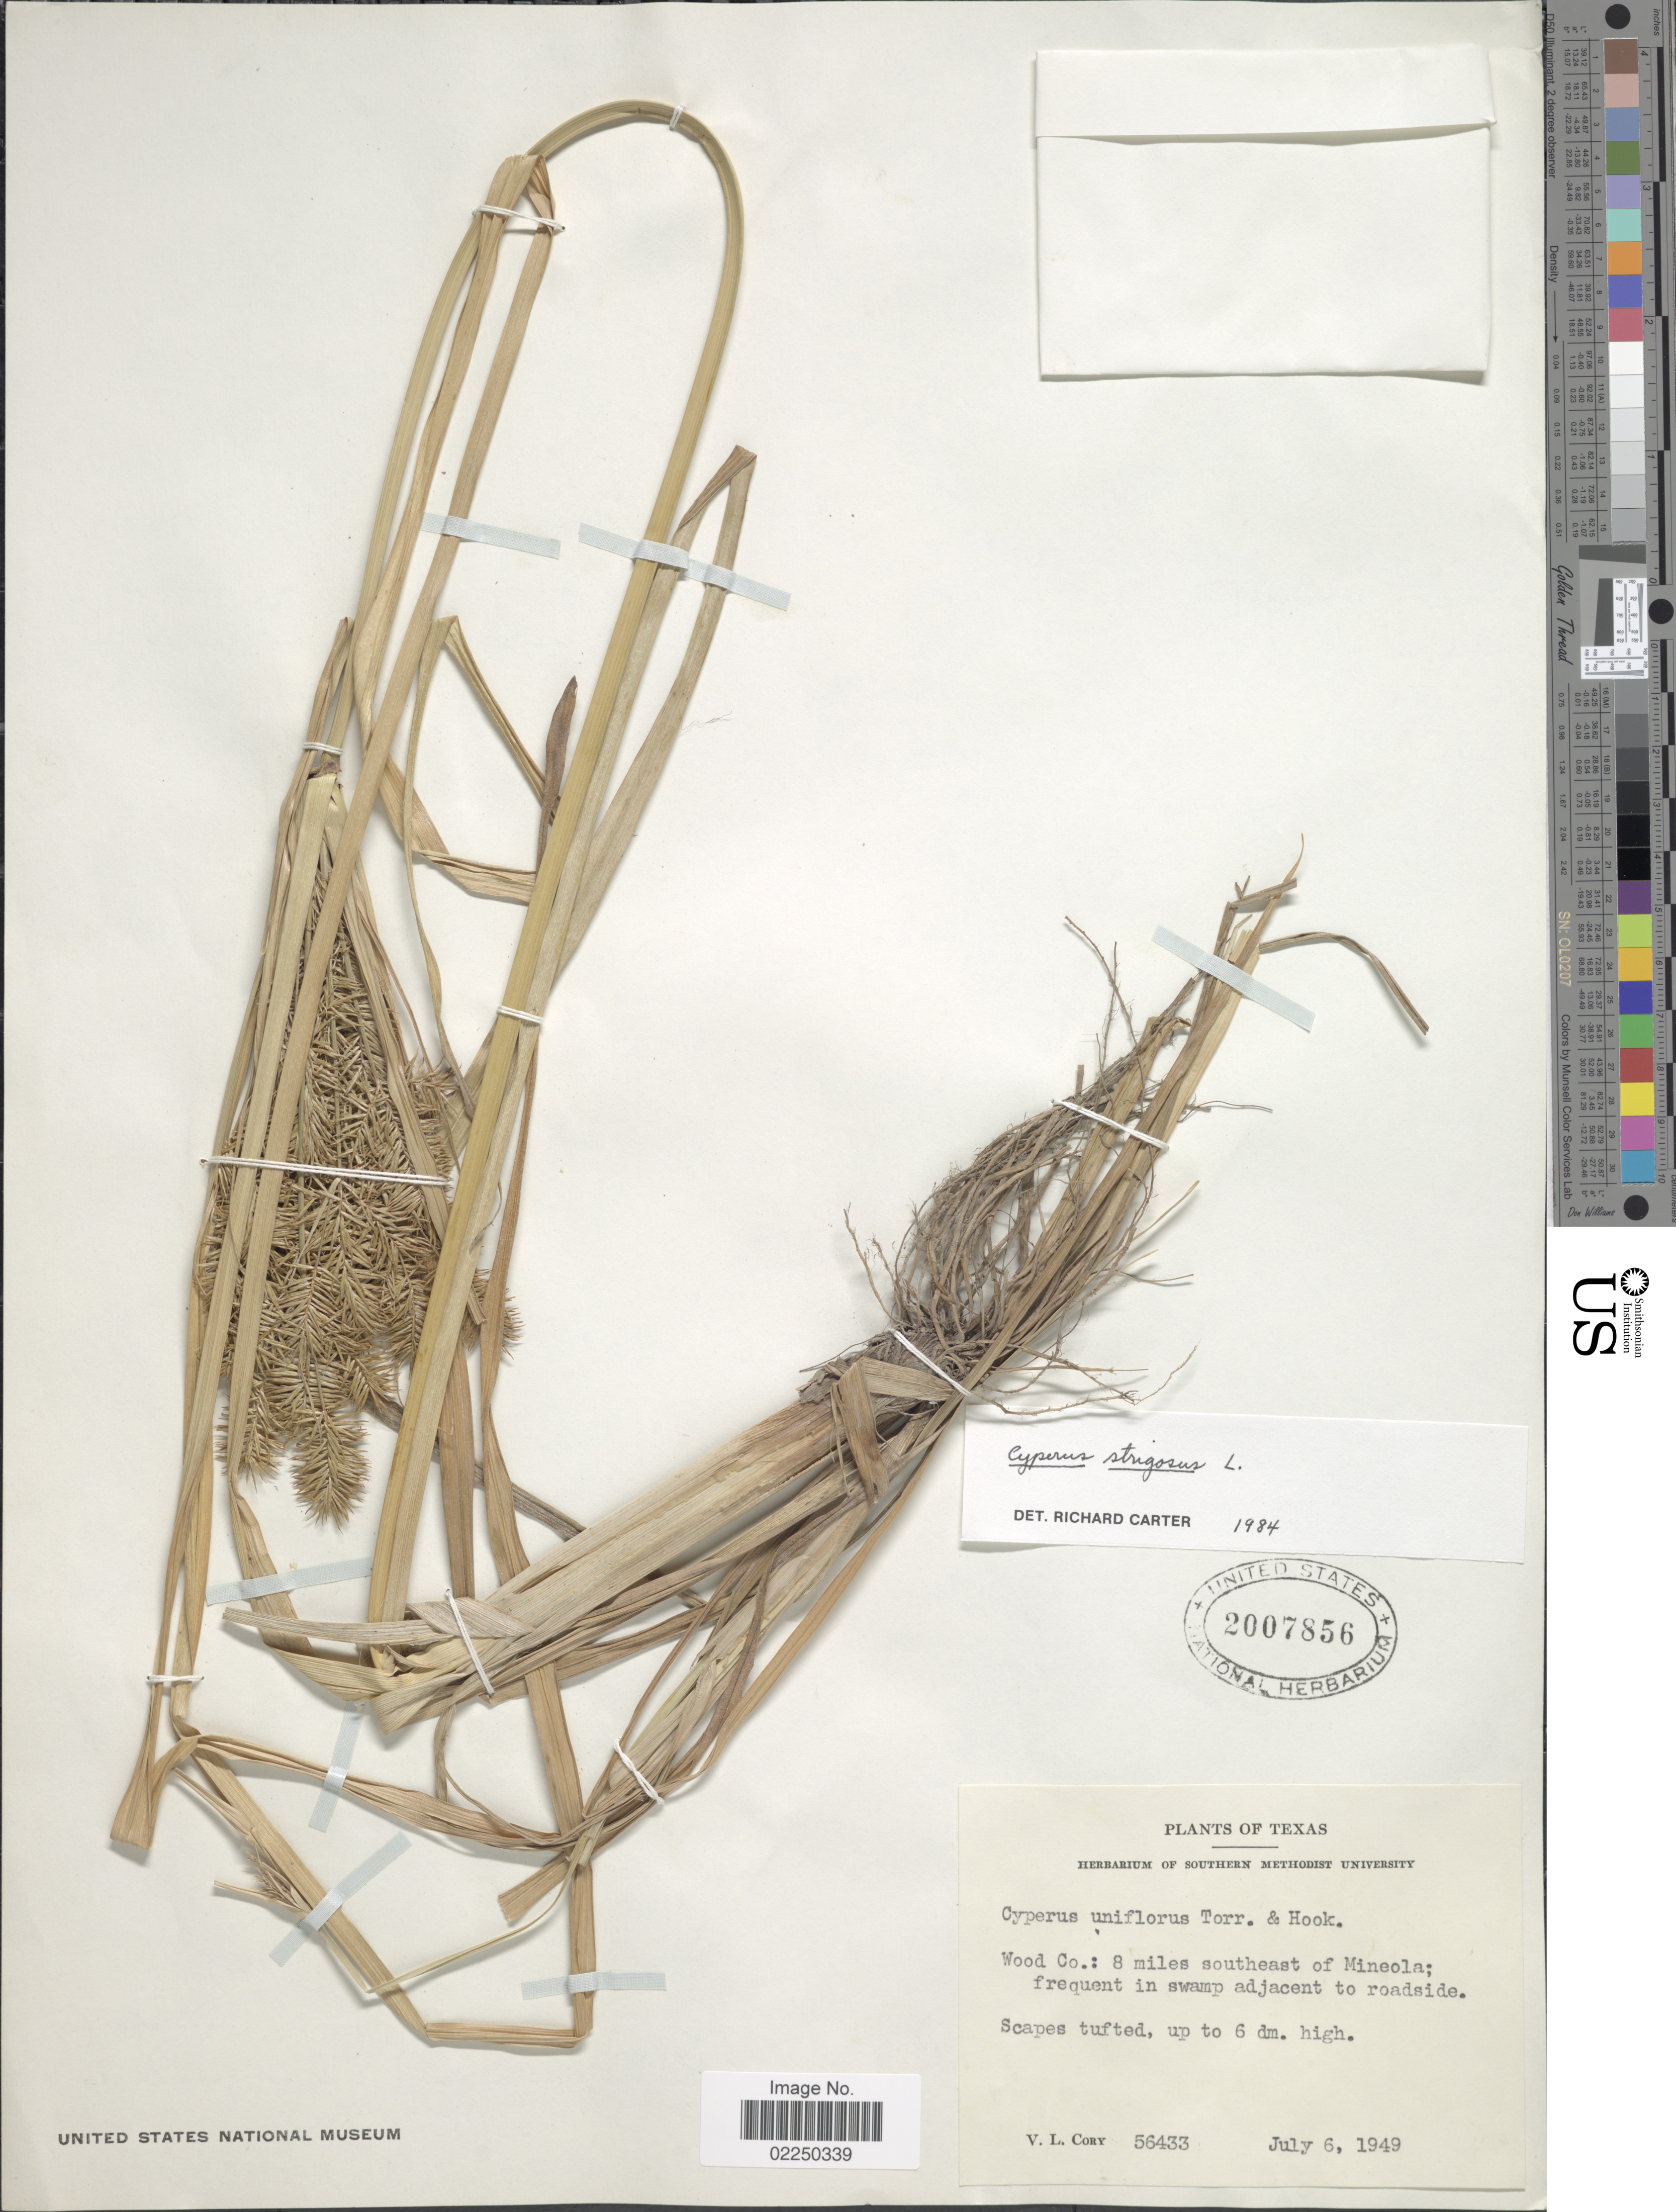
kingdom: Plantae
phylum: Tracheophyta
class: Liliopsida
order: Poales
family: Cyperaceae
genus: Cyperus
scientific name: Cyperus strigosus L.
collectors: V. Cory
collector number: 56433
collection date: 1949-07-06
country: United States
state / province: Texas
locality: Wood Co.: 8 miles southeast of Mineola: frequent in swamp adjacent to roadside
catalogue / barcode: US 2007856